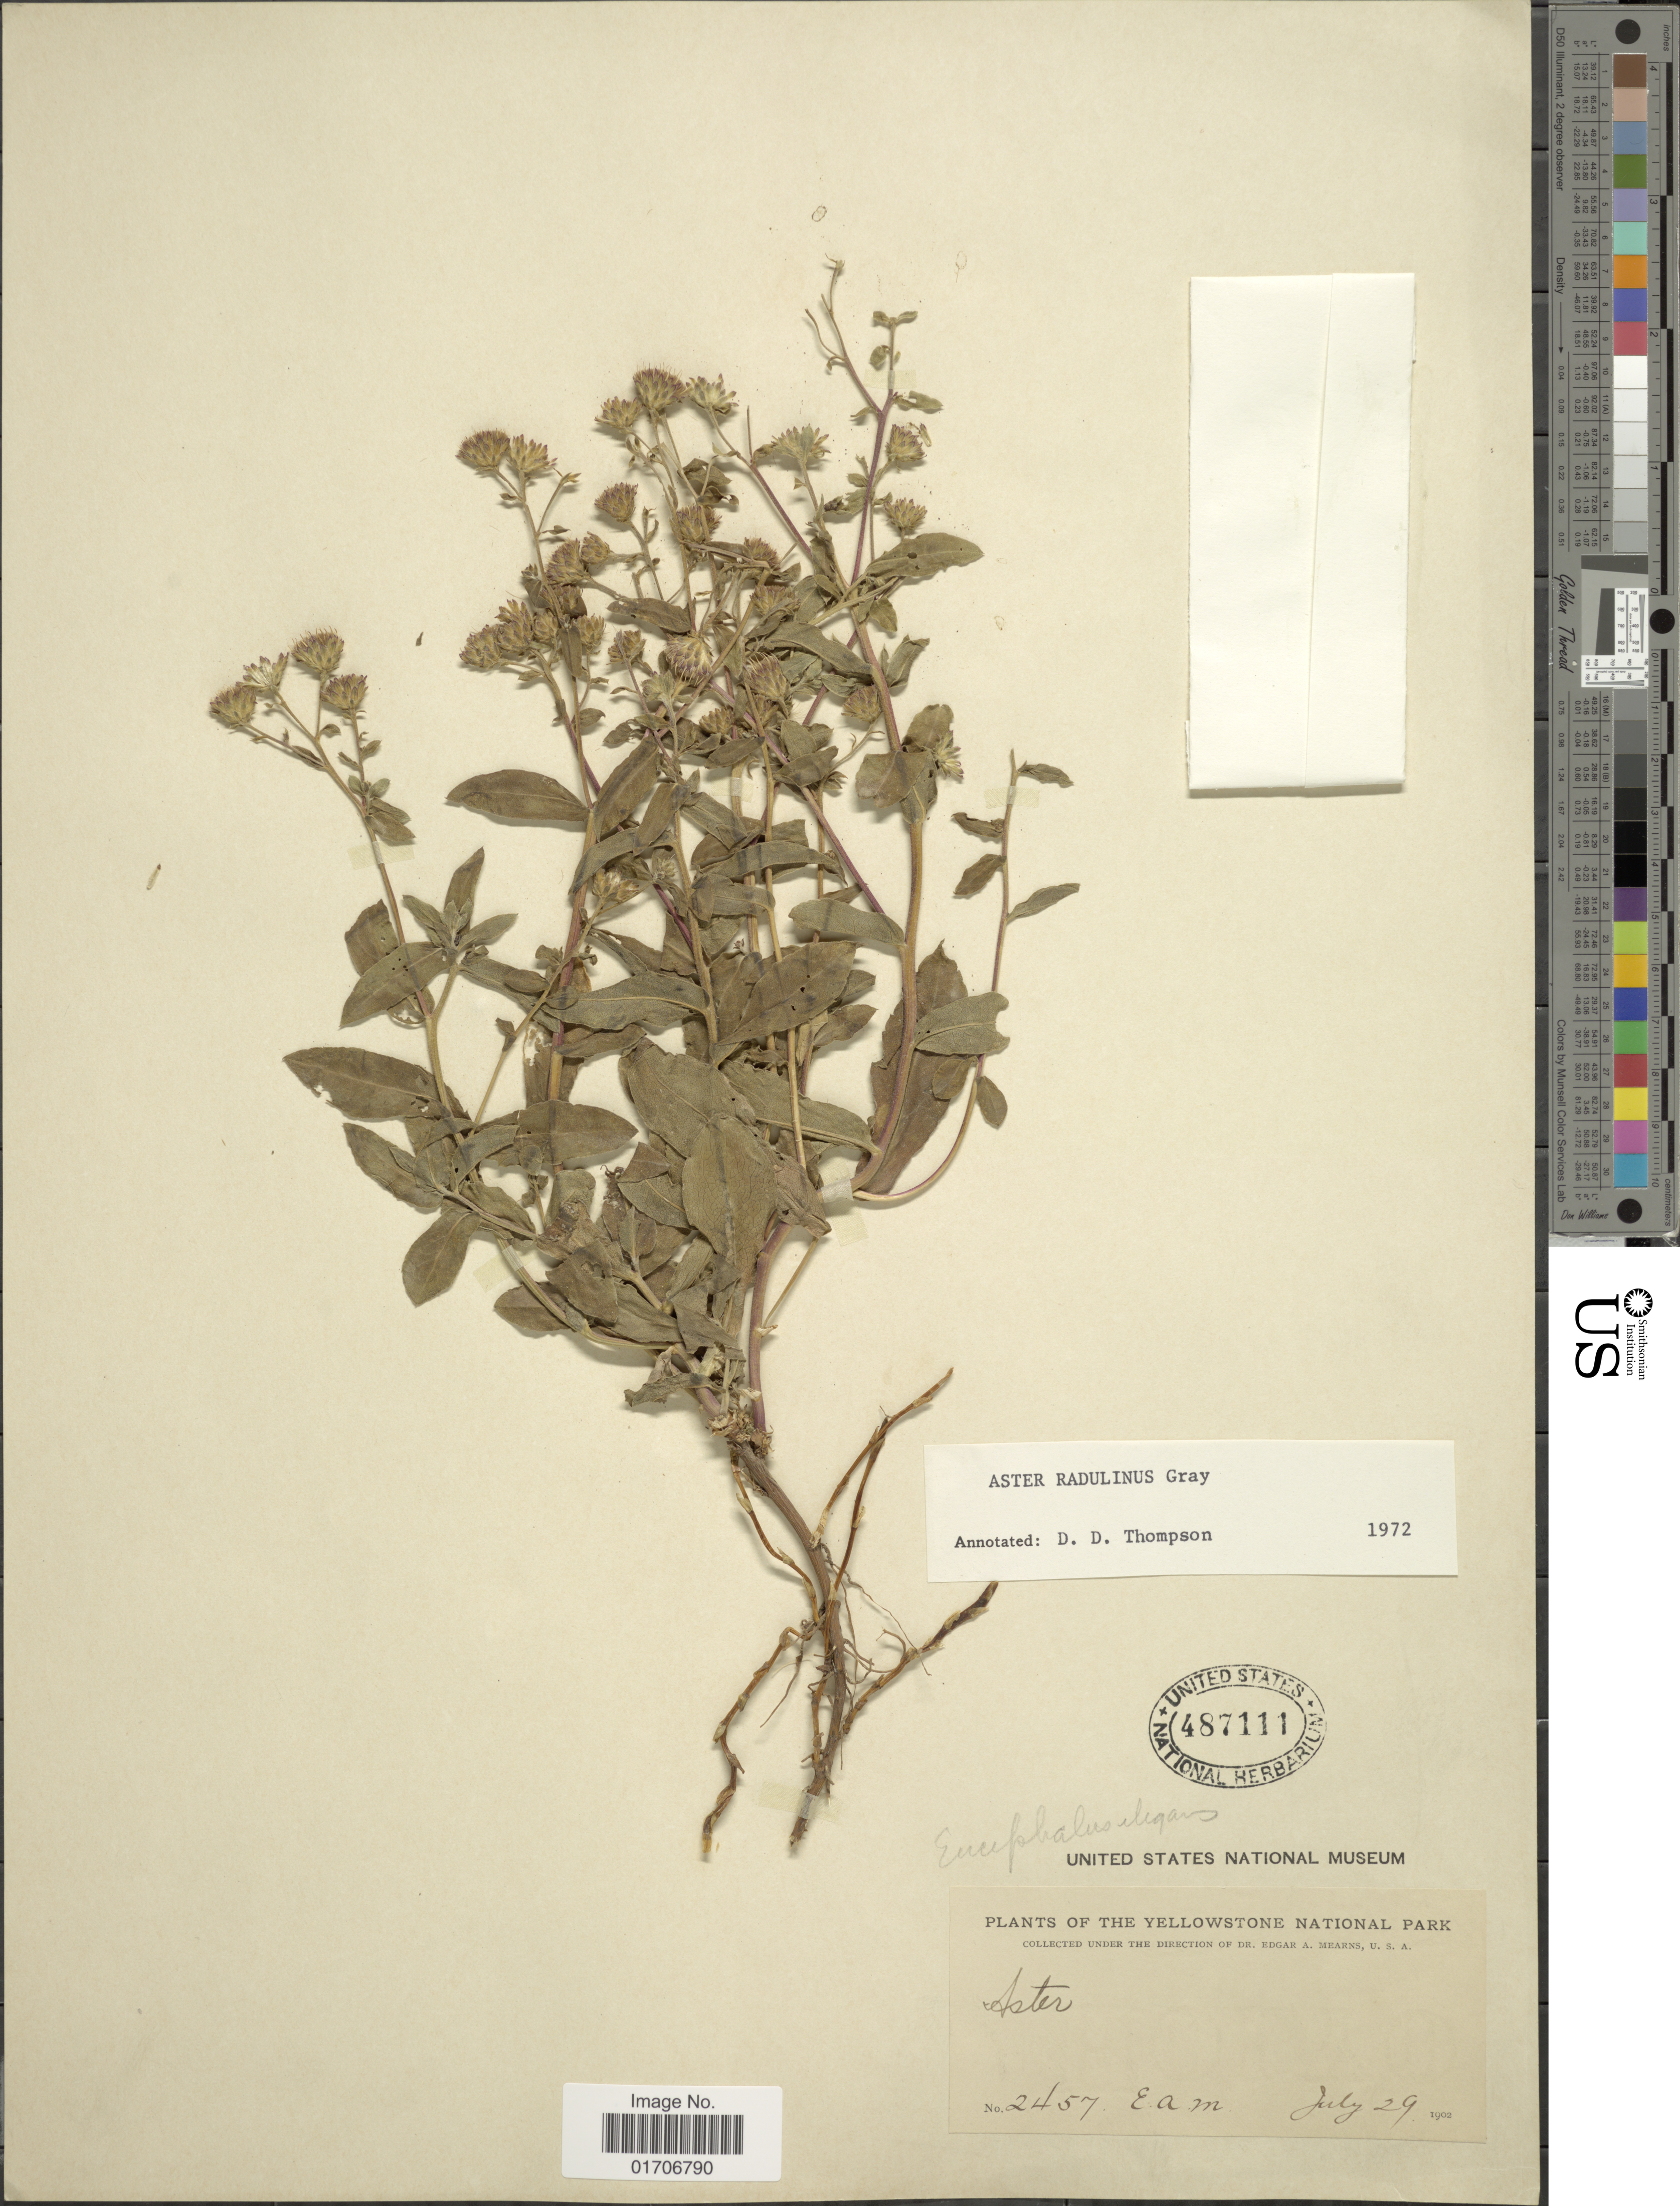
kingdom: Plantae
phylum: Tracheophyta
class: Magnoliopsida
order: Asterales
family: Asteraceae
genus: Eurybia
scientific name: Eurybia radulina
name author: (A. Gray) G.L. Nesom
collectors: E. A. Mearns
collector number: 2457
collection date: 1902-07-29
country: United States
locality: Yellowstone National Park.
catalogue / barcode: US 487111